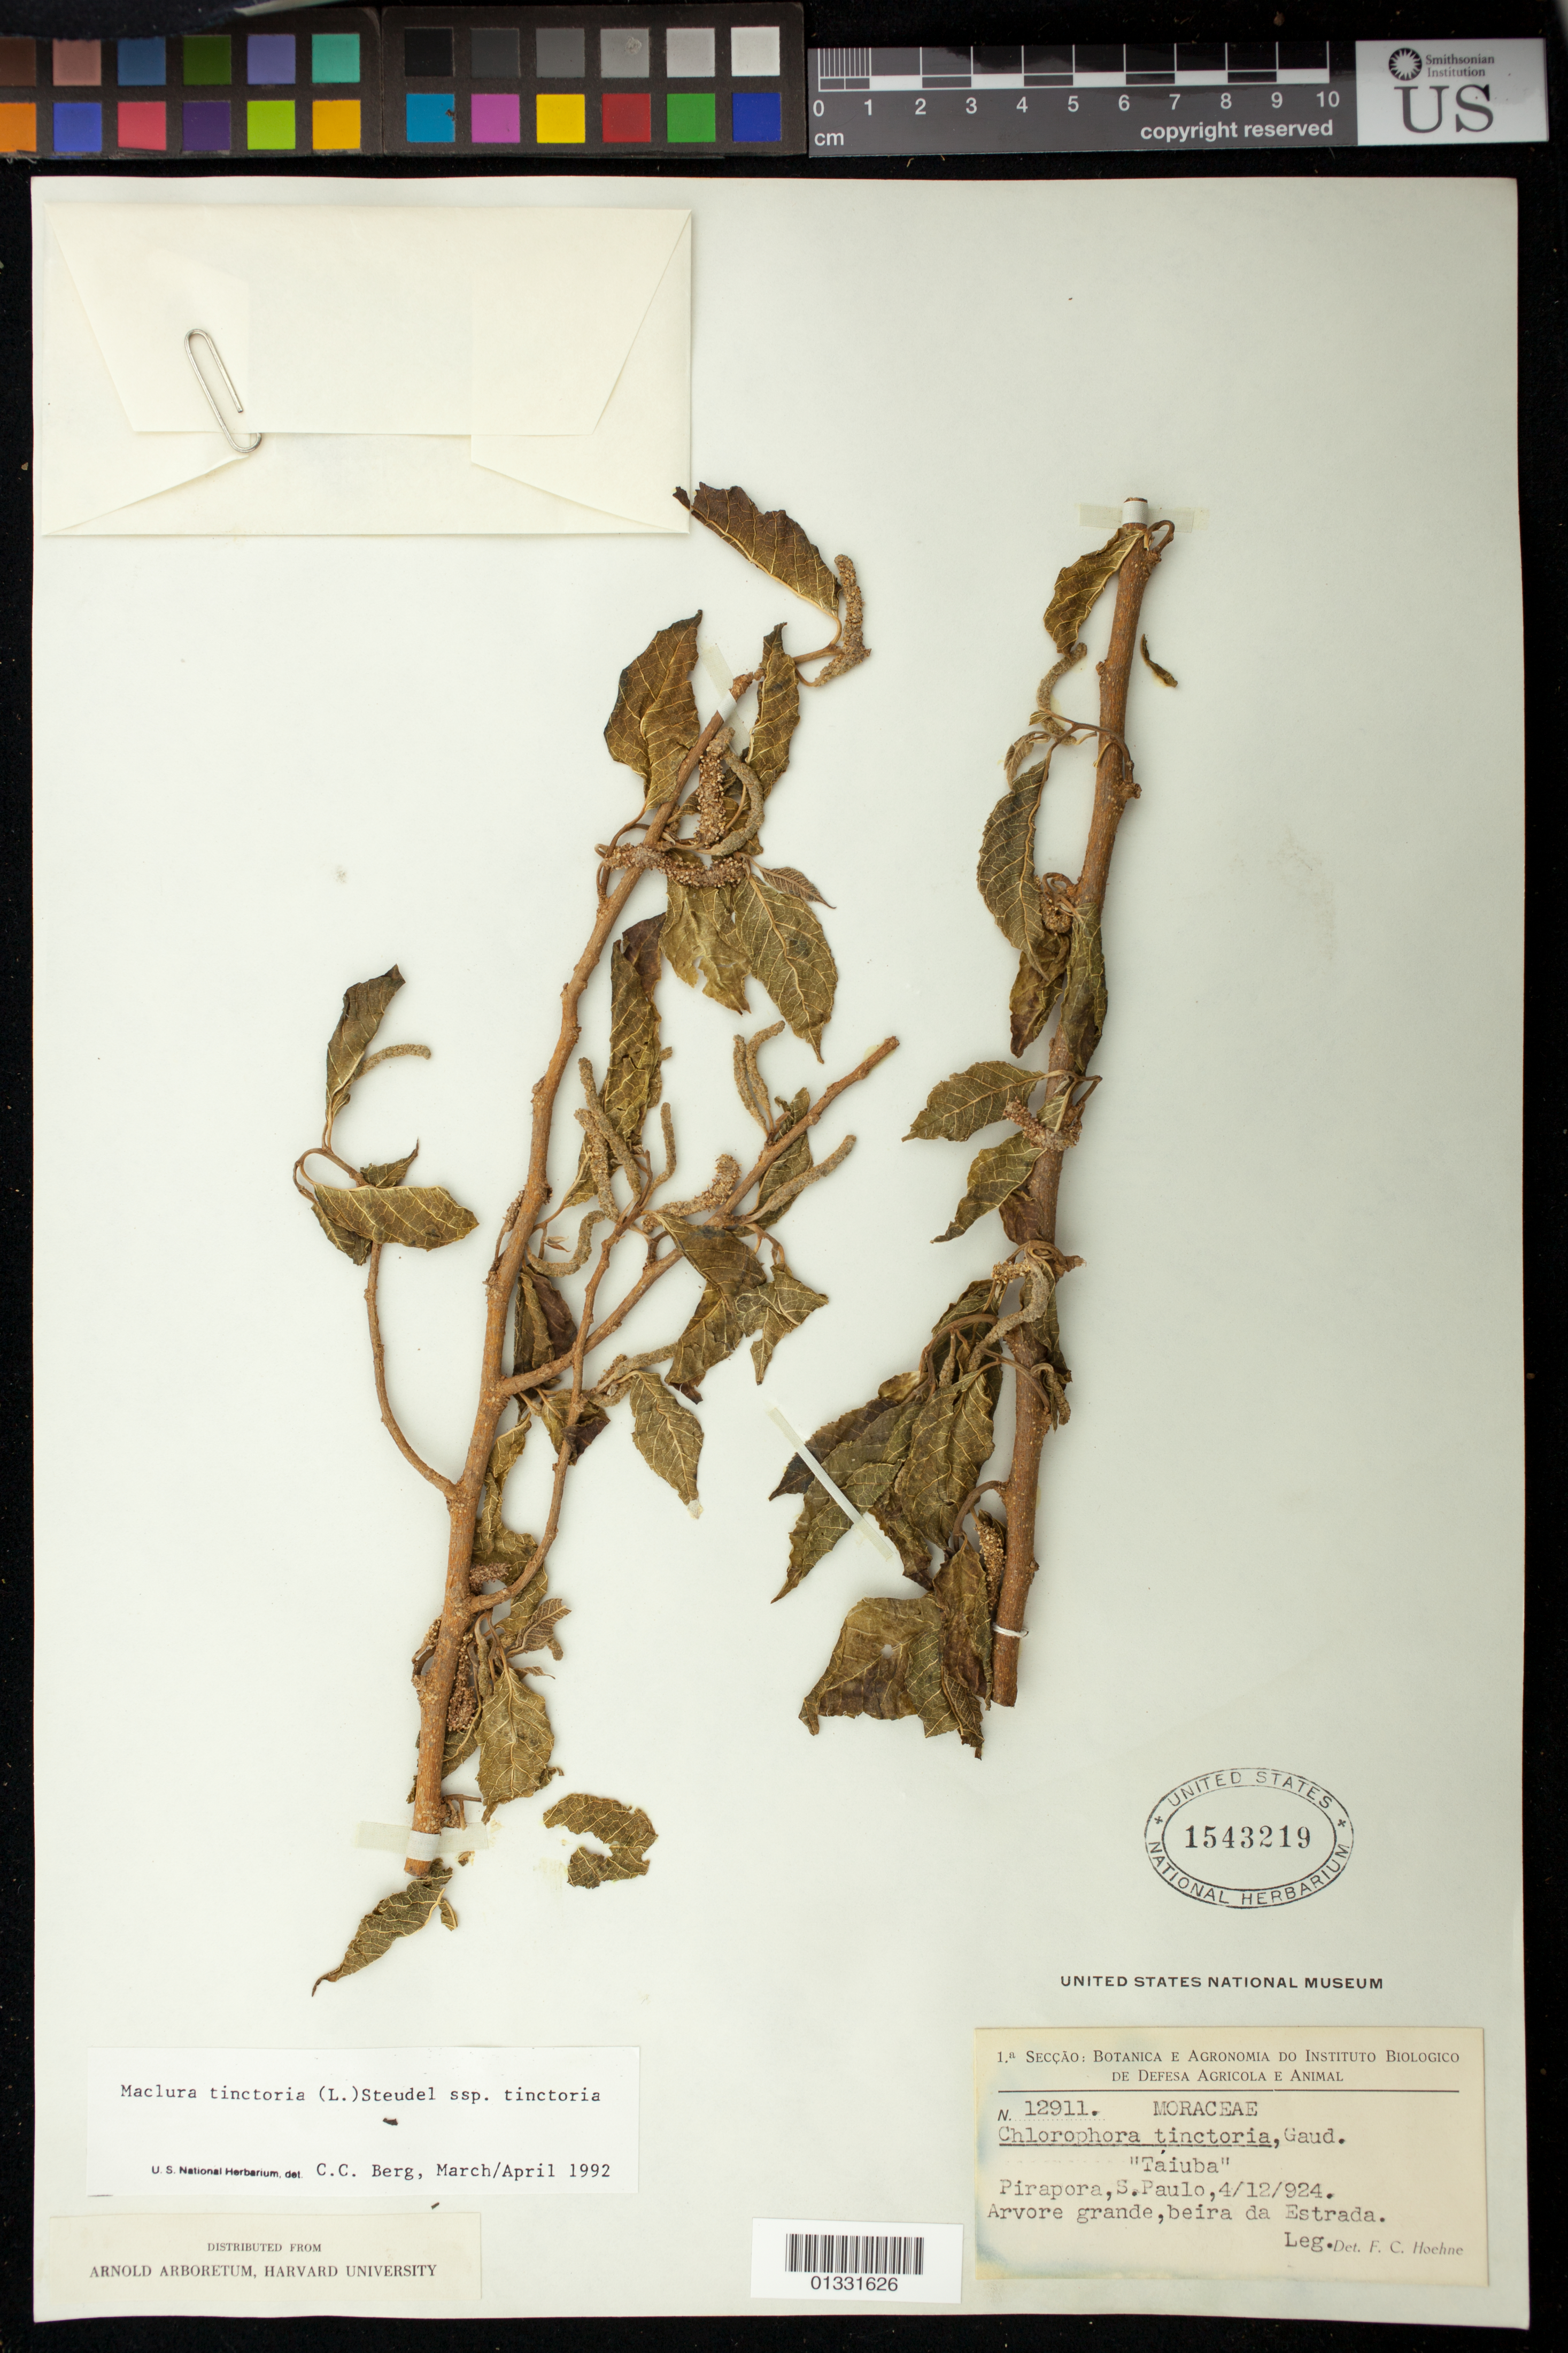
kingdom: Plantae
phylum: Tracheophyta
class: Magnoliopsida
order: Rosales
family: Moraceae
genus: Maclura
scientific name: Maclura tinctoria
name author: (L.) D. Don ex Steud.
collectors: F. C. Hoehne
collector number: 12911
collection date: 1924-12-04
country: Brazil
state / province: São Paulo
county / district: Pirapora do Bom Jesus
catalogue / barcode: US 1573219